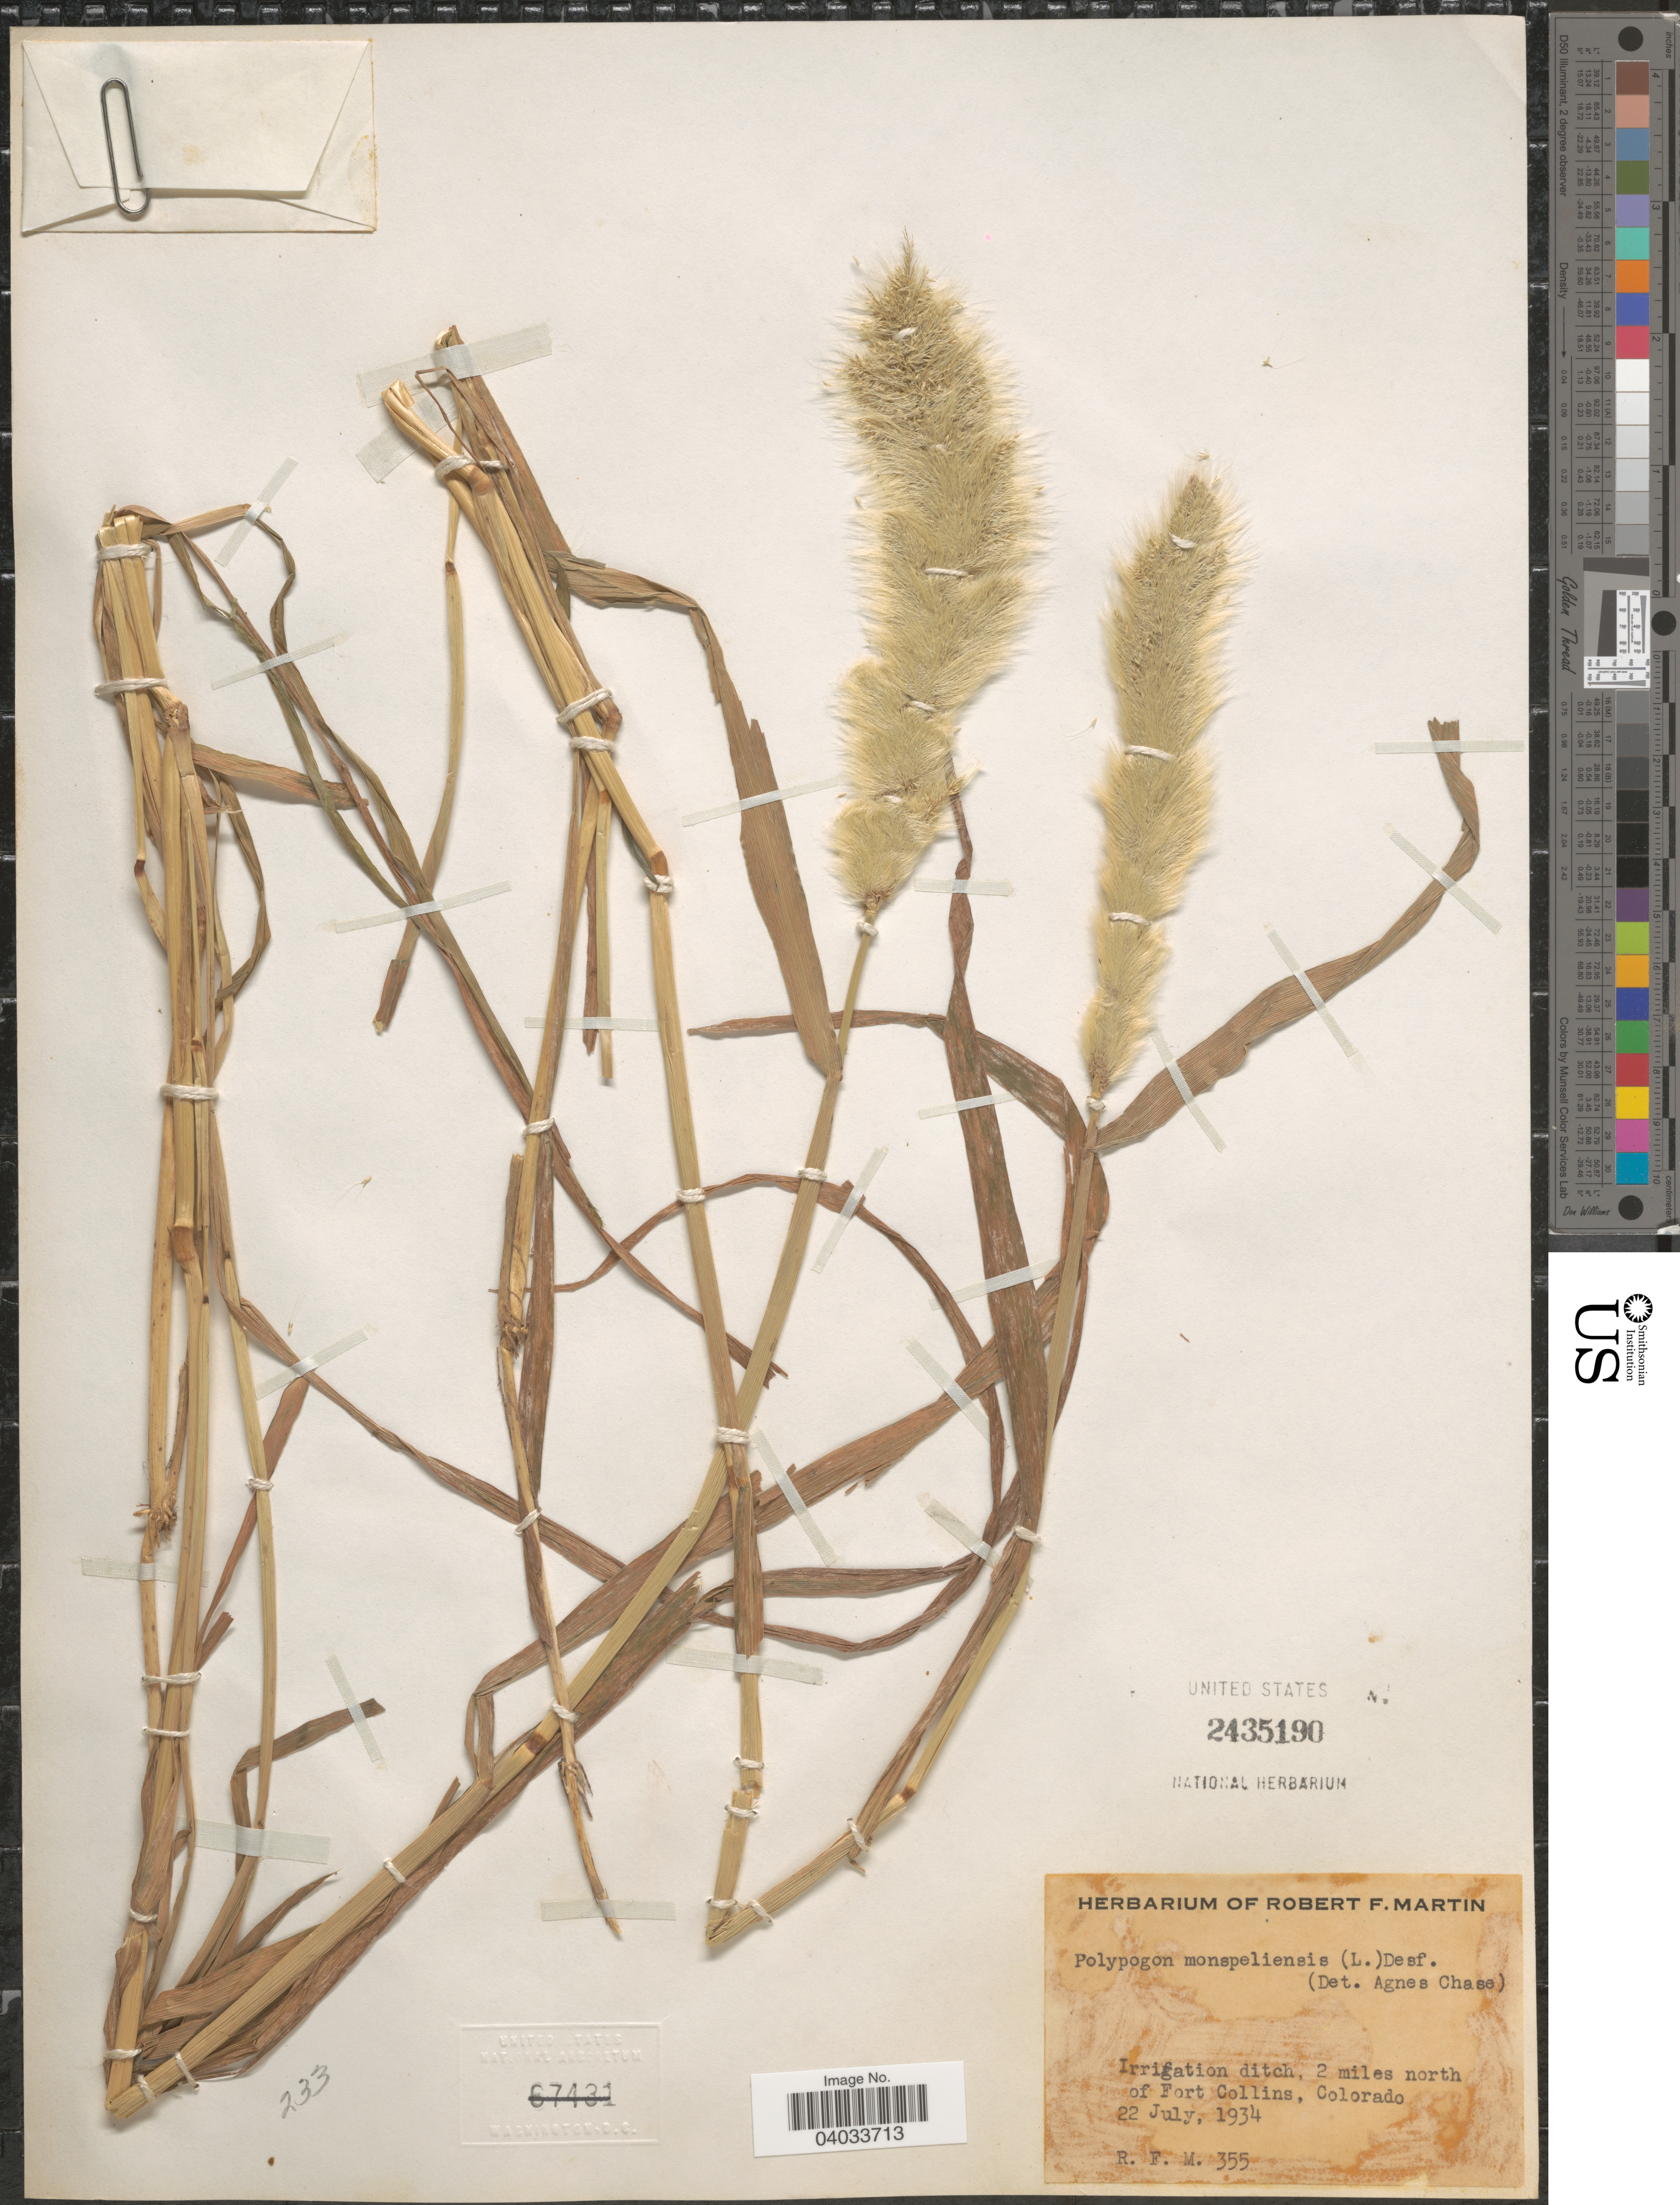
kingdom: Plantae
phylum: Tracheophyta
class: Liliopsida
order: Poales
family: Poaceae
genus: Polypogon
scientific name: Polypogon monspeliensis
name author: (L.) Desf.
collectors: R. F. Martin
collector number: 355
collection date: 1934-07-22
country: United States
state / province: Colorado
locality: Irrigation ditch, 2 miles north of Fort Collins.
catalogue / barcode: US 2435190